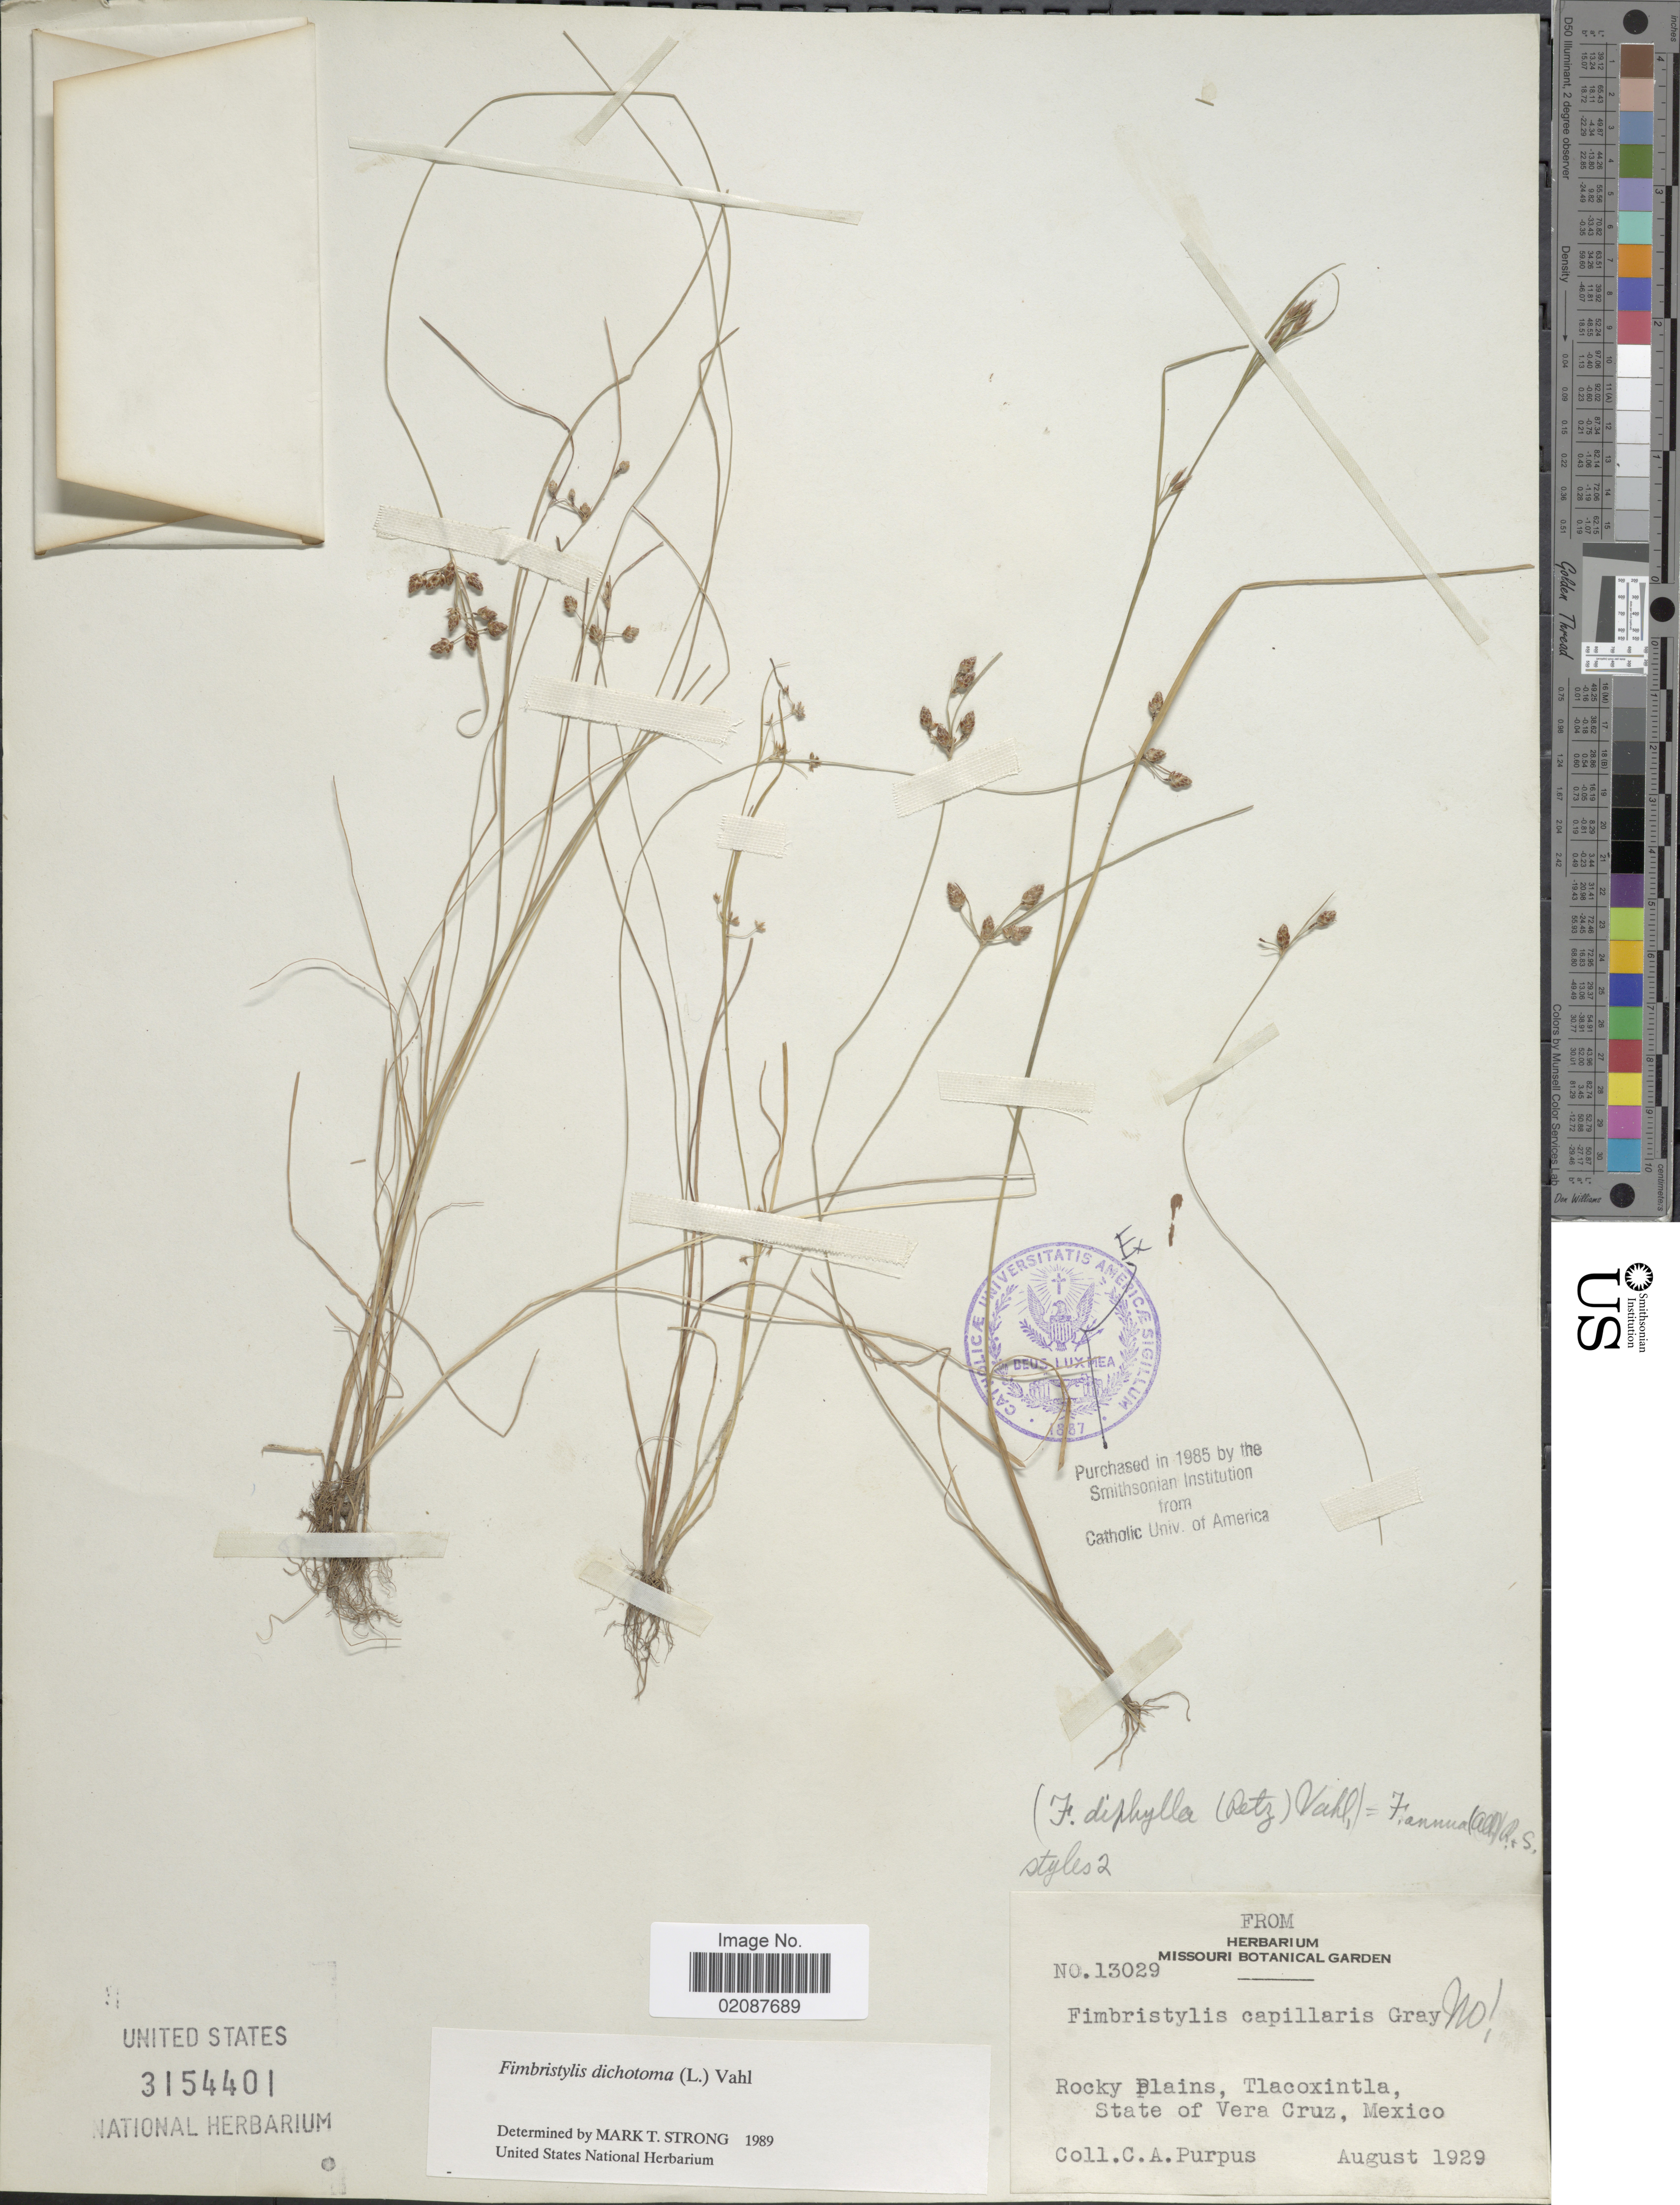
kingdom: Plantae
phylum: Tracheophyta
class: Liliopsida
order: Poales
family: Cyperaceae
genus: Fimbristylis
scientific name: Fimbristylis dichotoma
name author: (L.) Vahl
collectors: C. A. Purpus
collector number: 13029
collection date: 1929-08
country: Mexico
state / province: Veracruz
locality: Rocky Plains, Tlacoxintla, State of Vera Cruz.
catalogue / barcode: US 3154401